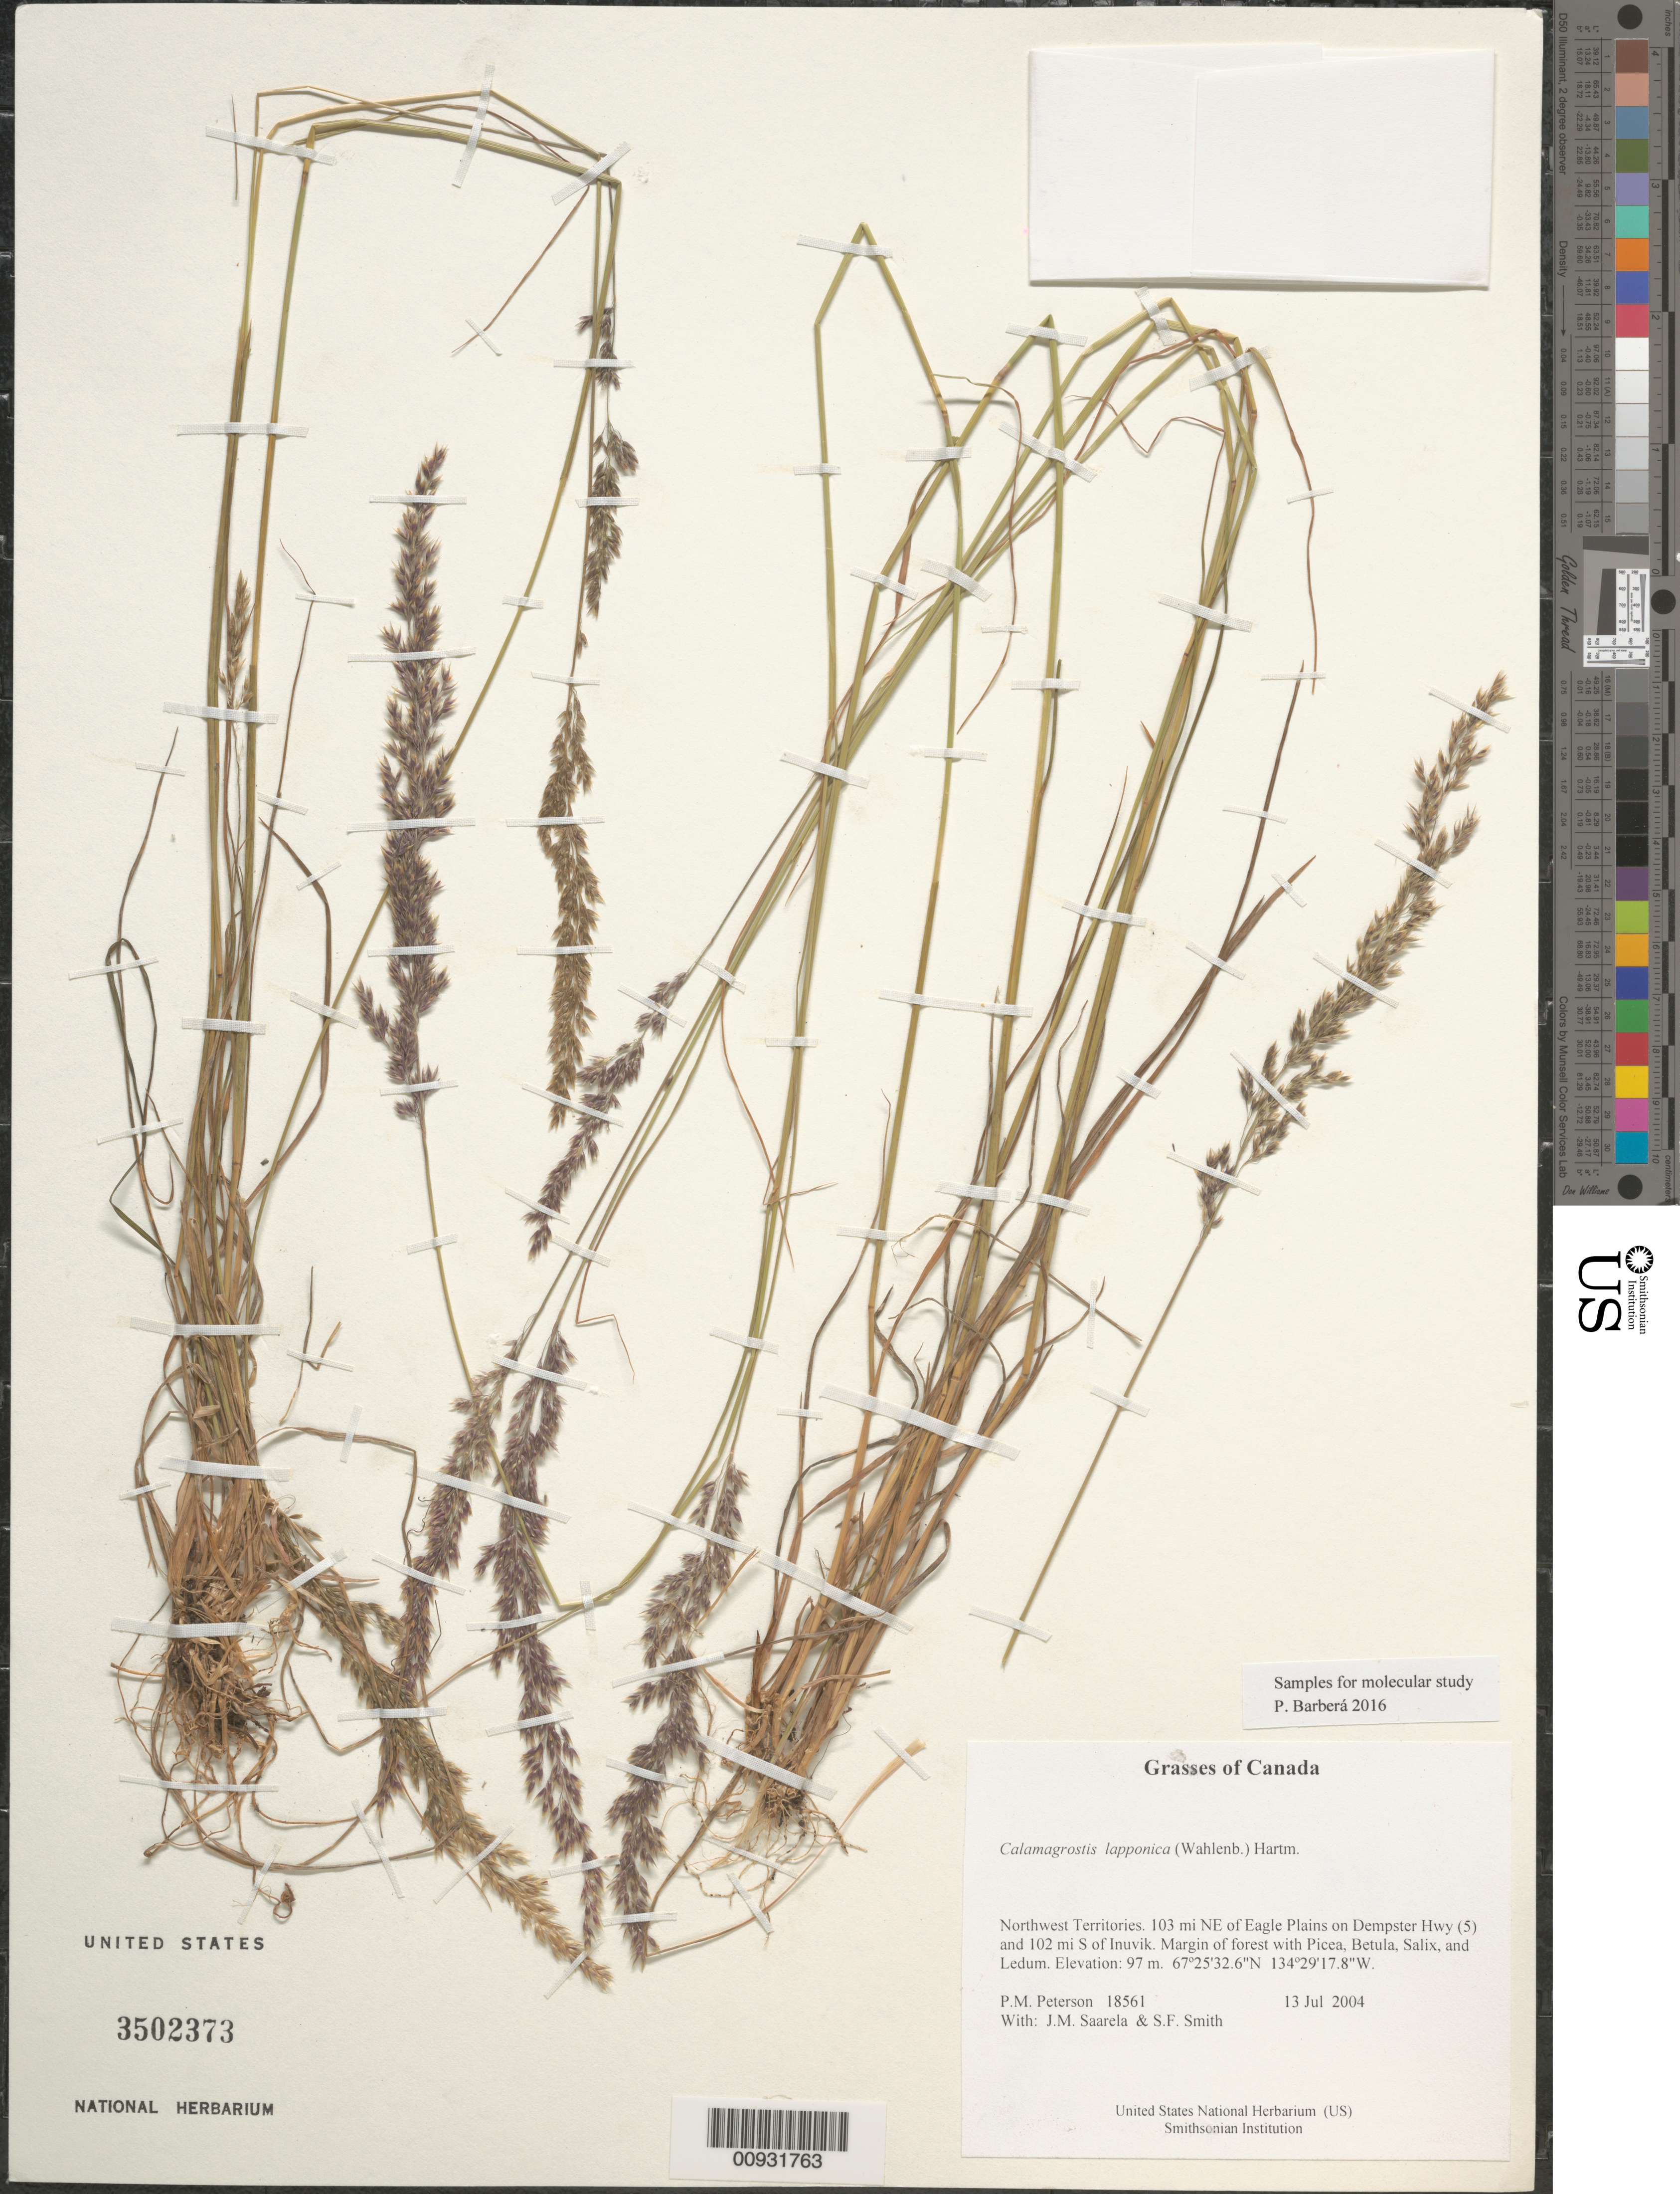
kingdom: Plantae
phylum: Tracheophyta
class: Liliopsida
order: Poales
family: Poaceae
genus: Calamagrostis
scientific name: Calamagrostis lapponica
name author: (Wahlenb.) Hartm.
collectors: P. M. Peterson, J. Saarela & S.F. Smith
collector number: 18561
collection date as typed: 13 Jul 2004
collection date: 2004-07-13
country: Canada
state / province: Northwest Territories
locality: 103 mi NE of Eagle Plains on Dempster Hwy (5) and 102 mi S of Inuvik. Margin of forest with Picea, Betula, Salix, and Ledum.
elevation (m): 97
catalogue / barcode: US 3502373